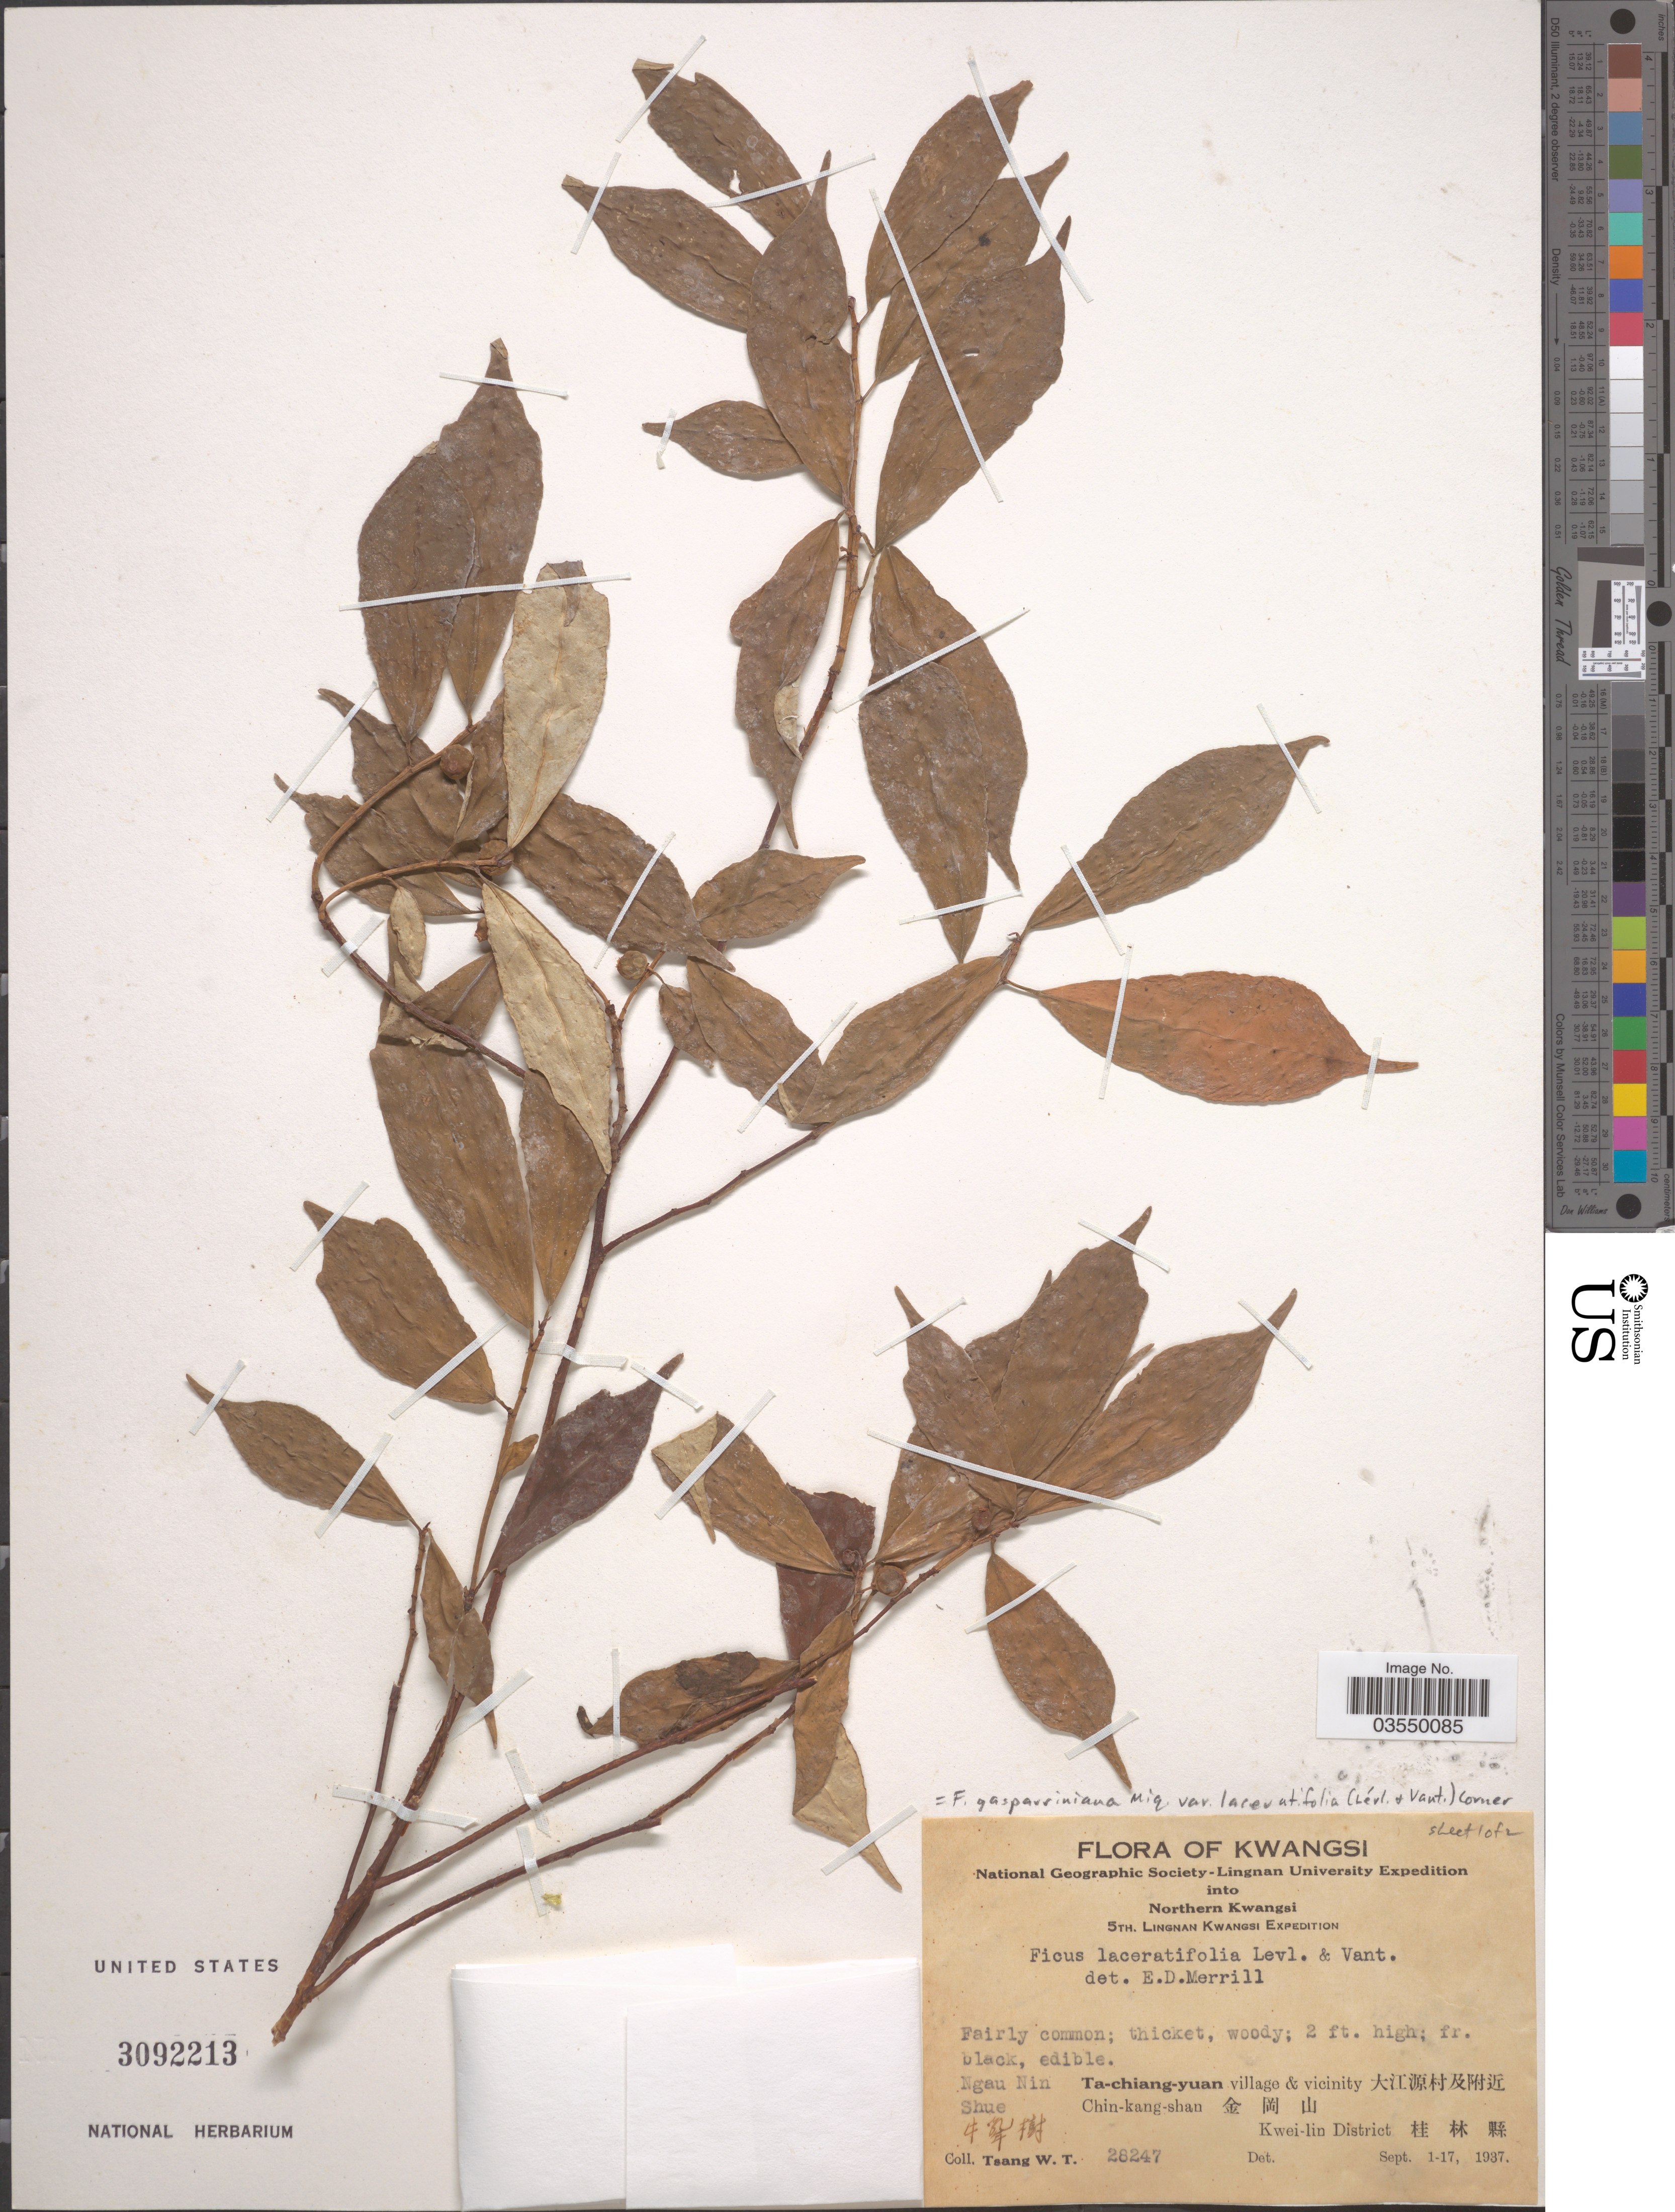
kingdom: Plantae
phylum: Tracheophyta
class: Magnoliopsida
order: Rosales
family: Moraceae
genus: Ficus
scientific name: Ficus gasparriniana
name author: Miq.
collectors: W. T. Tsang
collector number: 28247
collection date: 1937-09-01/1937-09-17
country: China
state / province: Guangxi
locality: Kwangsi. Northern Kwangsi. Ngau Nin Shue X. Ta-chiang-yuan village & vicinity X. Chin-kang-shan X. Kwei-lin District X.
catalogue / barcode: US 3092213